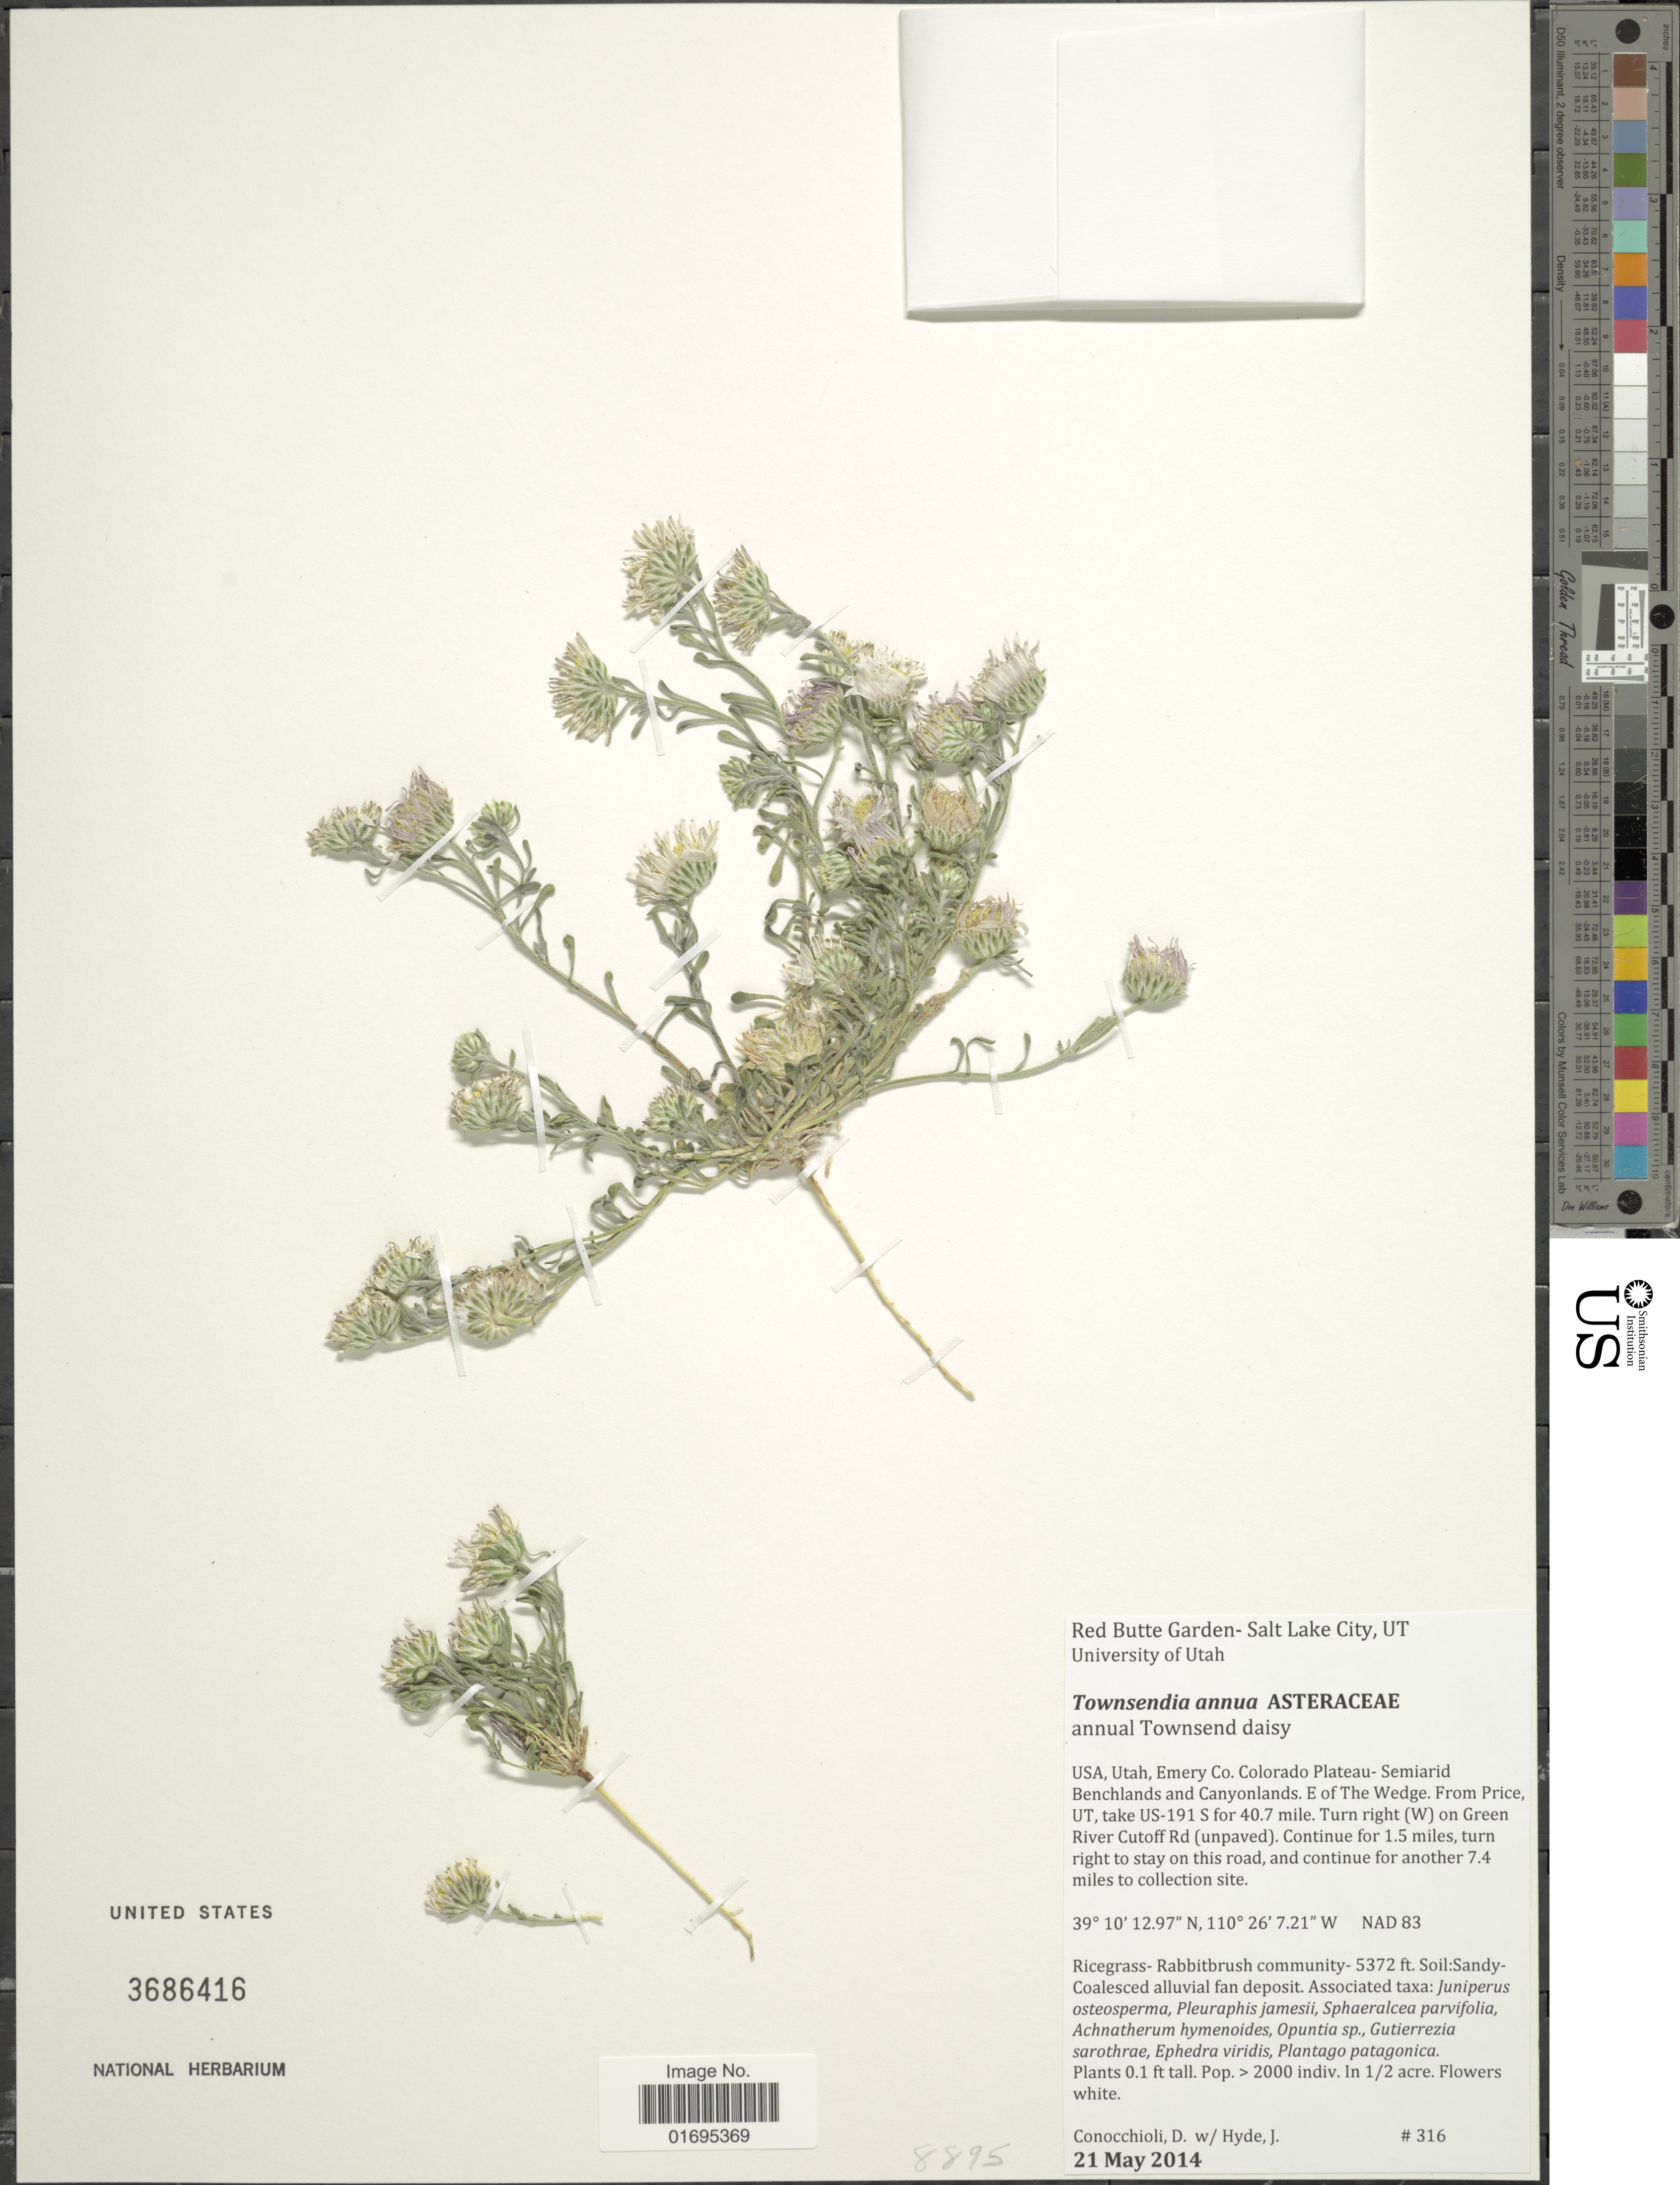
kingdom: Plantae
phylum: Tracheophyta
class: Magnoliopsida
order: Asterales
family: Asteraceae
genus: Townsendia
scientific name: Townsendia annua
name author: Beaman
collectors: D. Conocchioli & J. Hyde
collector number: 316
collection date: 2014-05-21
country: United States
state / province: Utah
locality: Emery Co. Colorafo Plateau-Semiarid Benchlands and Canyonlands, E of The Wedge, from Price UT, take US-191 S for 40.7 mile, turn right (W) on Green River Cutoff Rd (unpaved) continue for 1.5 miles, turn right to stay on this road, and conitnue for another 7.4 miles to collection side, NAD 83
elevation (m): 1637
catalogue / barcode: US 3686416